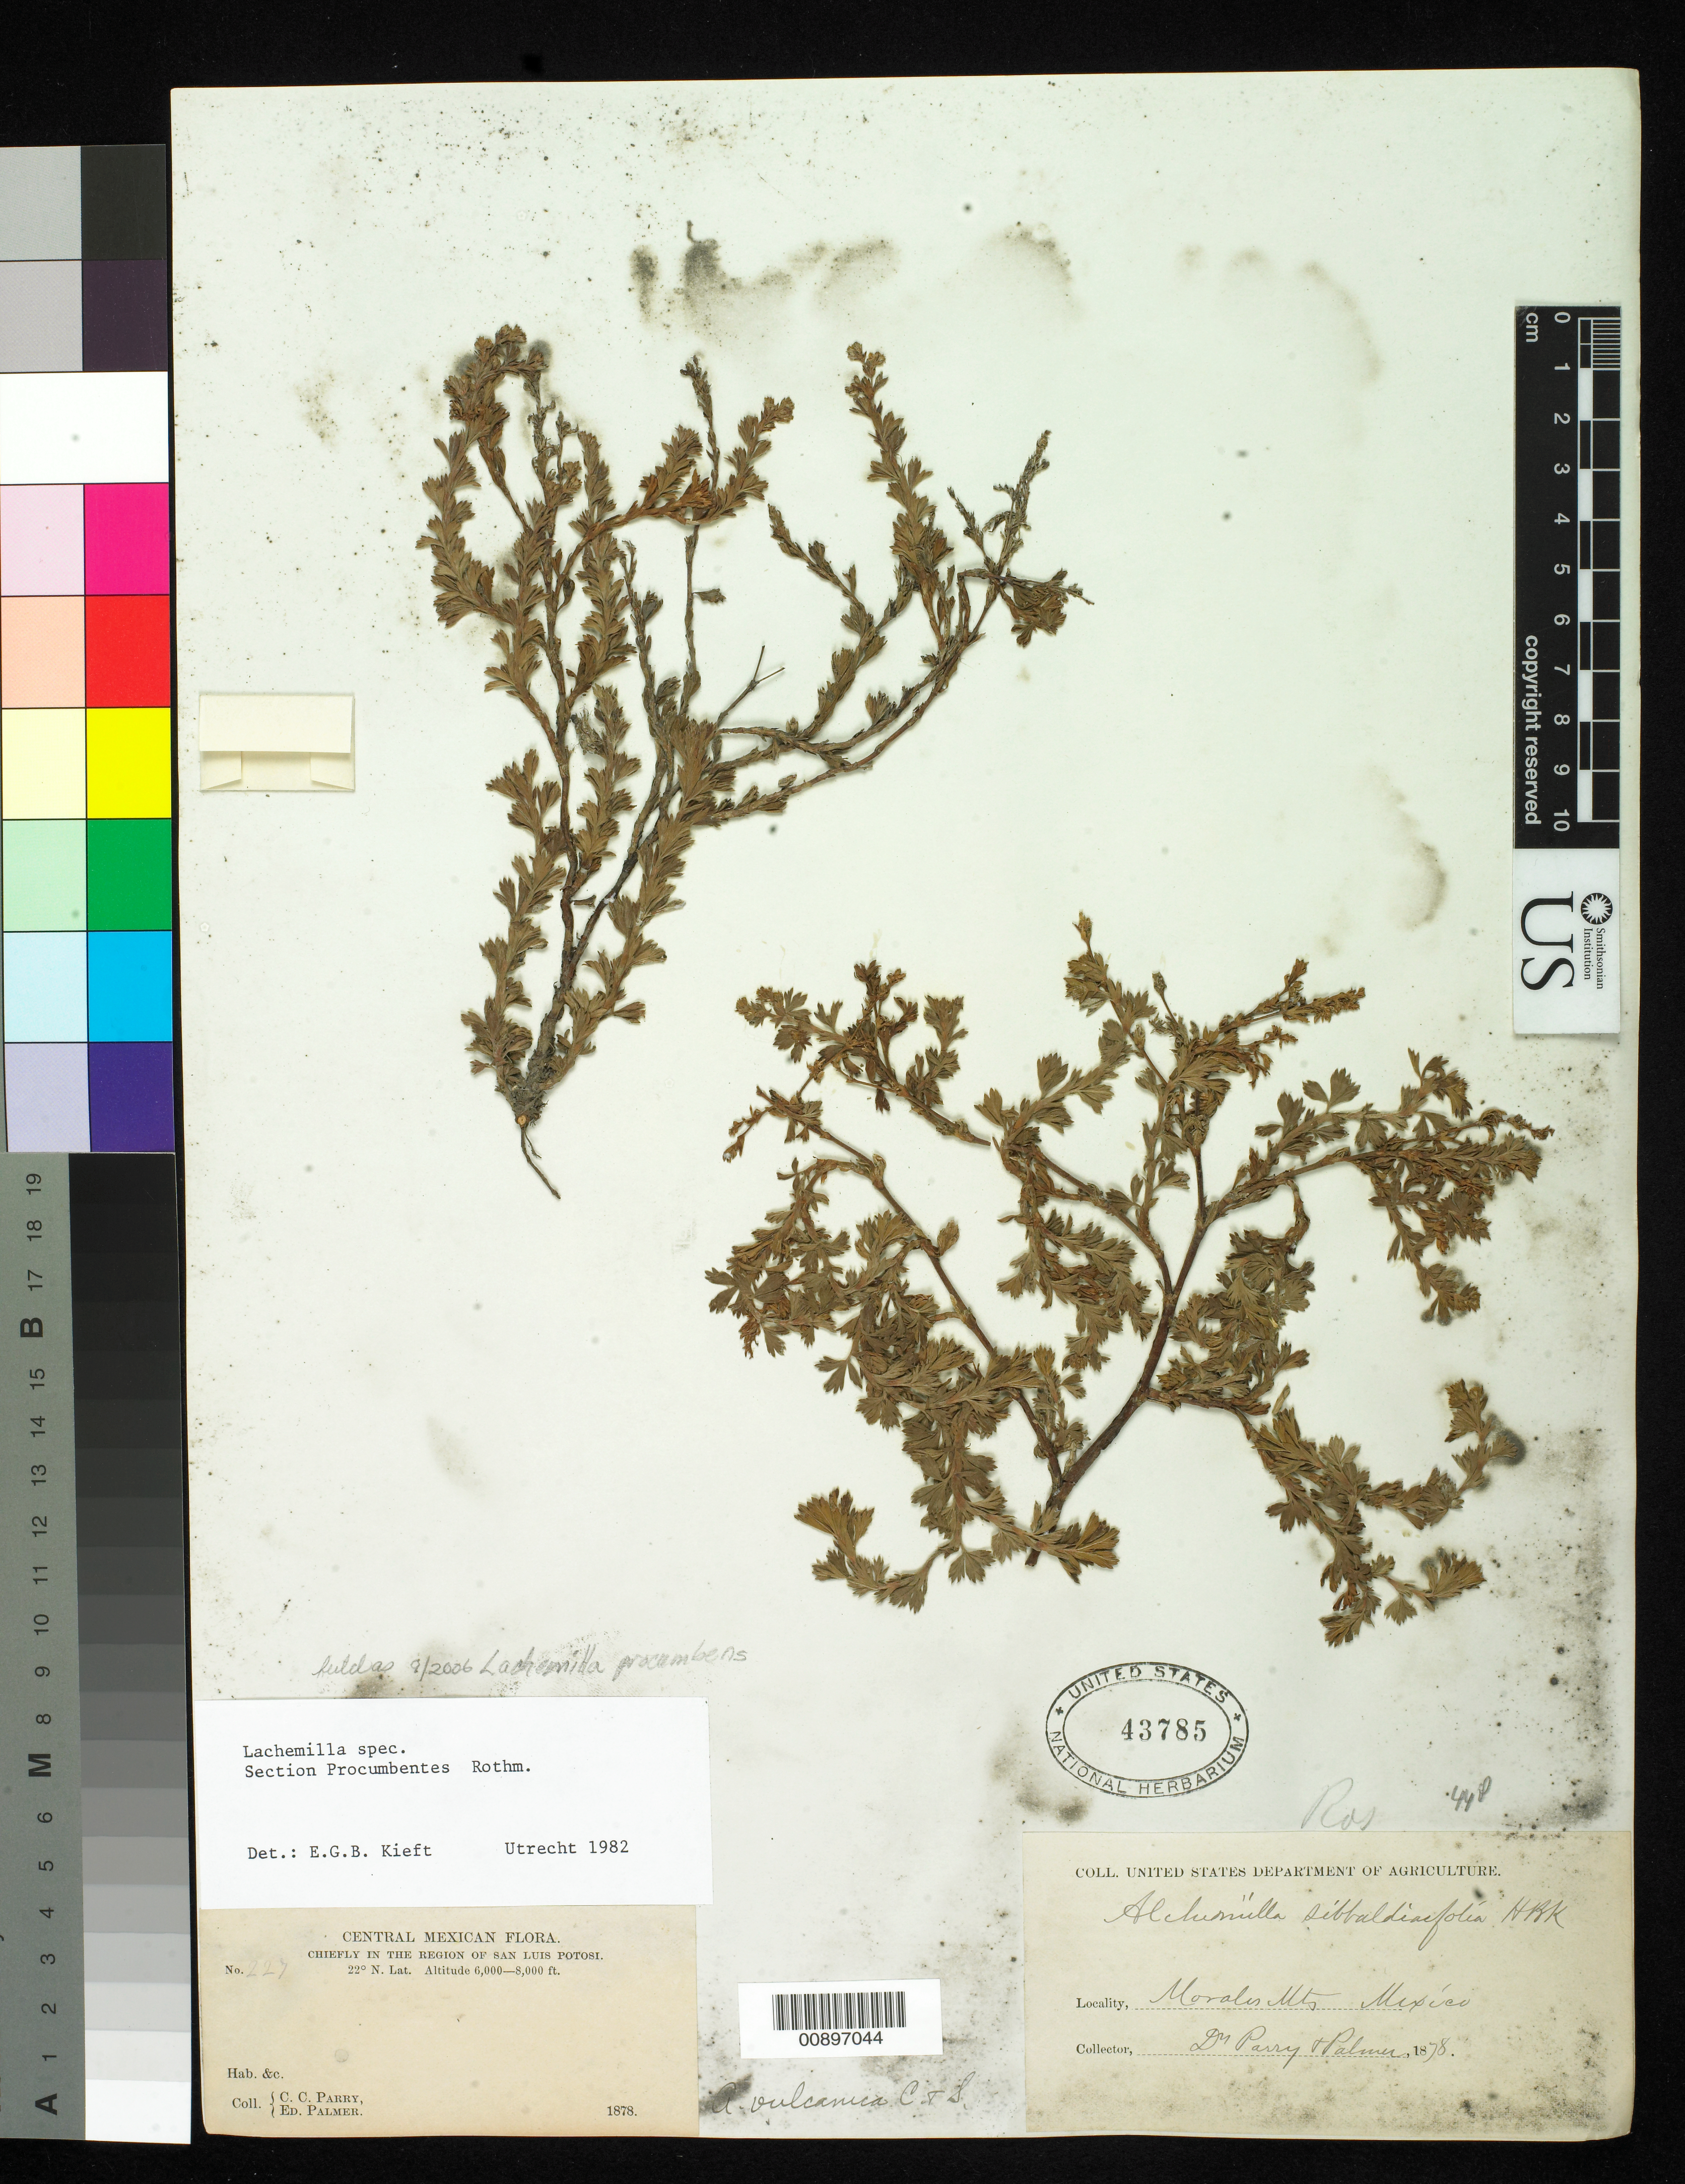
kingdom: Plantae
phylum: Tracheophyta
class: Magnoliopsida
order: Rosales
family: Rosaceae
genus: Lachemilla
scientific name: Lachemilla procumbens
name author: (Rose) Rydb.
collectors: C. C. Parry & E. Palmer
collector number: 227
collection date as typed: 1878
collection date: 1878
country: Mexico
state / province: San Luis Potosí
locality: Morales Mts.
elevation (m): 1829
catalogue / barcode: US 43785